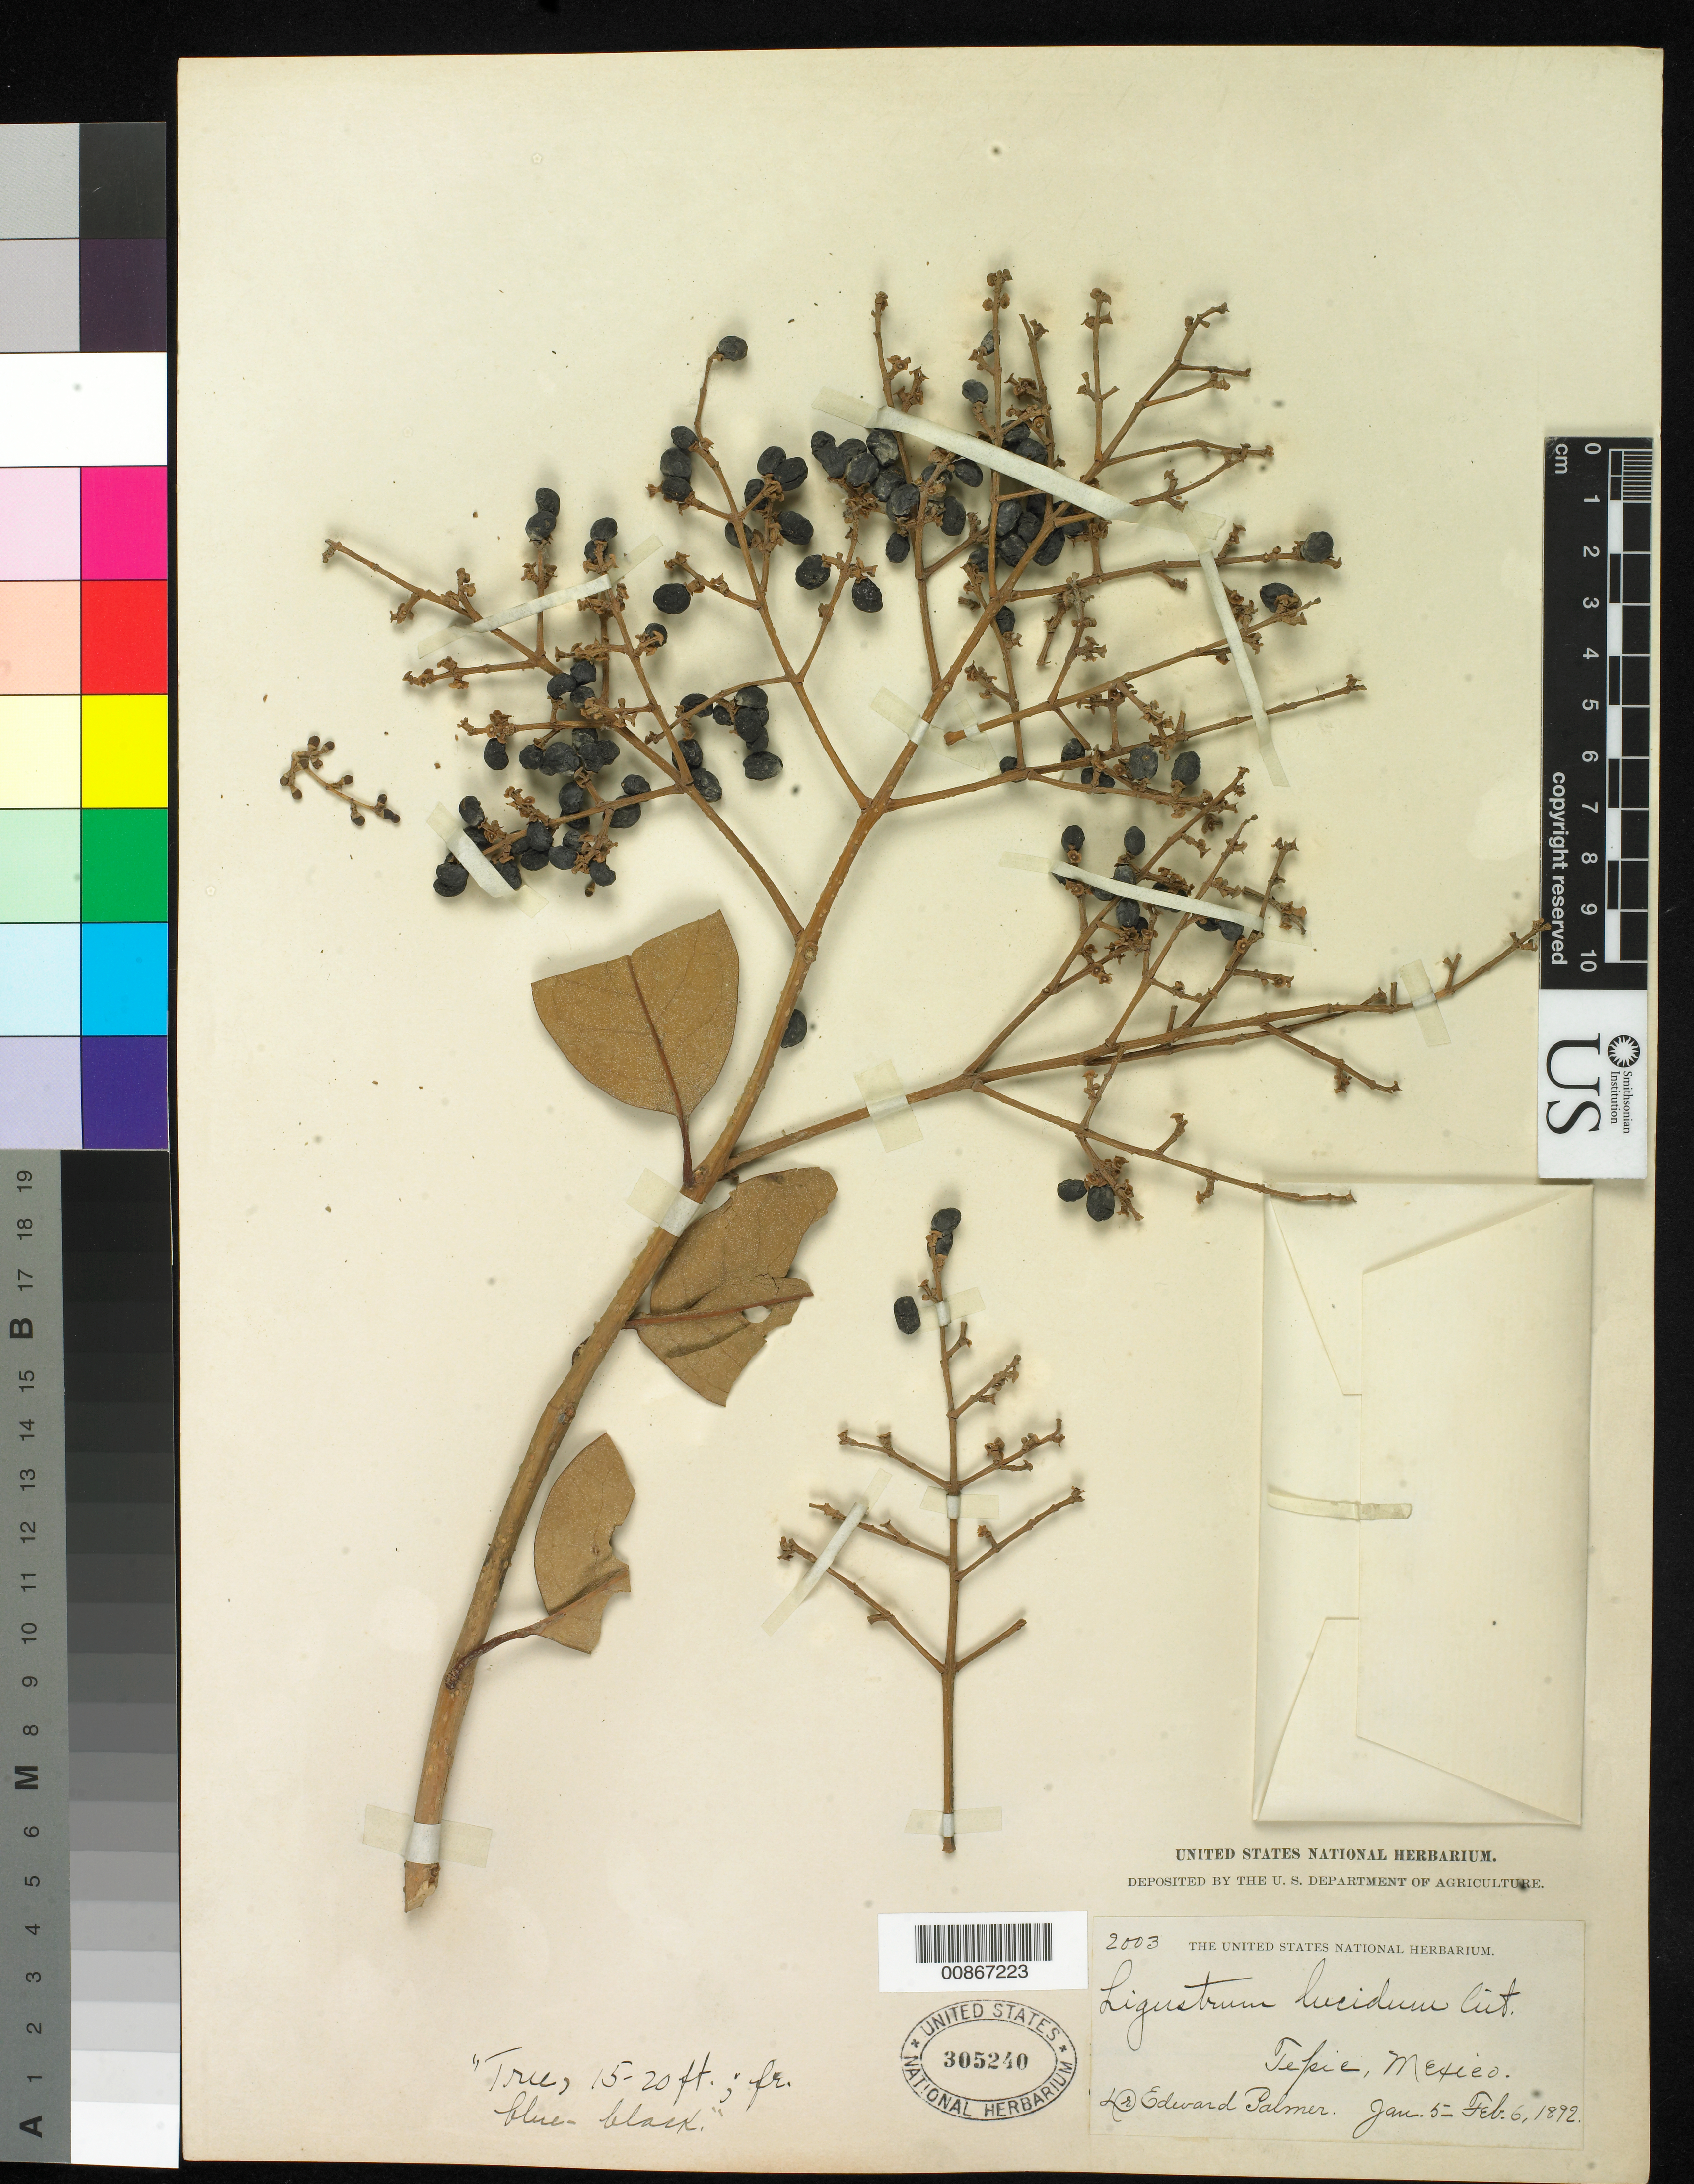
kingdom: Plantae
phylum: Tracheophyta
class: Magnoliopsida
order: Lamiales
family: Oleaceae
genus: Ligustrum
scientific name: Ligustrum lucidum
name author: W.T. Aiton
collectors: E. Palmer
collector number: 2003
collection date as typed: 05 Jan 1892 to 06 Feb 1892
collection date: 1892-01-05/1892-02-06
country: Mexico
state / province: Nayarit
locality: Tepic, Nayarit.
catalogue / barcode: US 305240